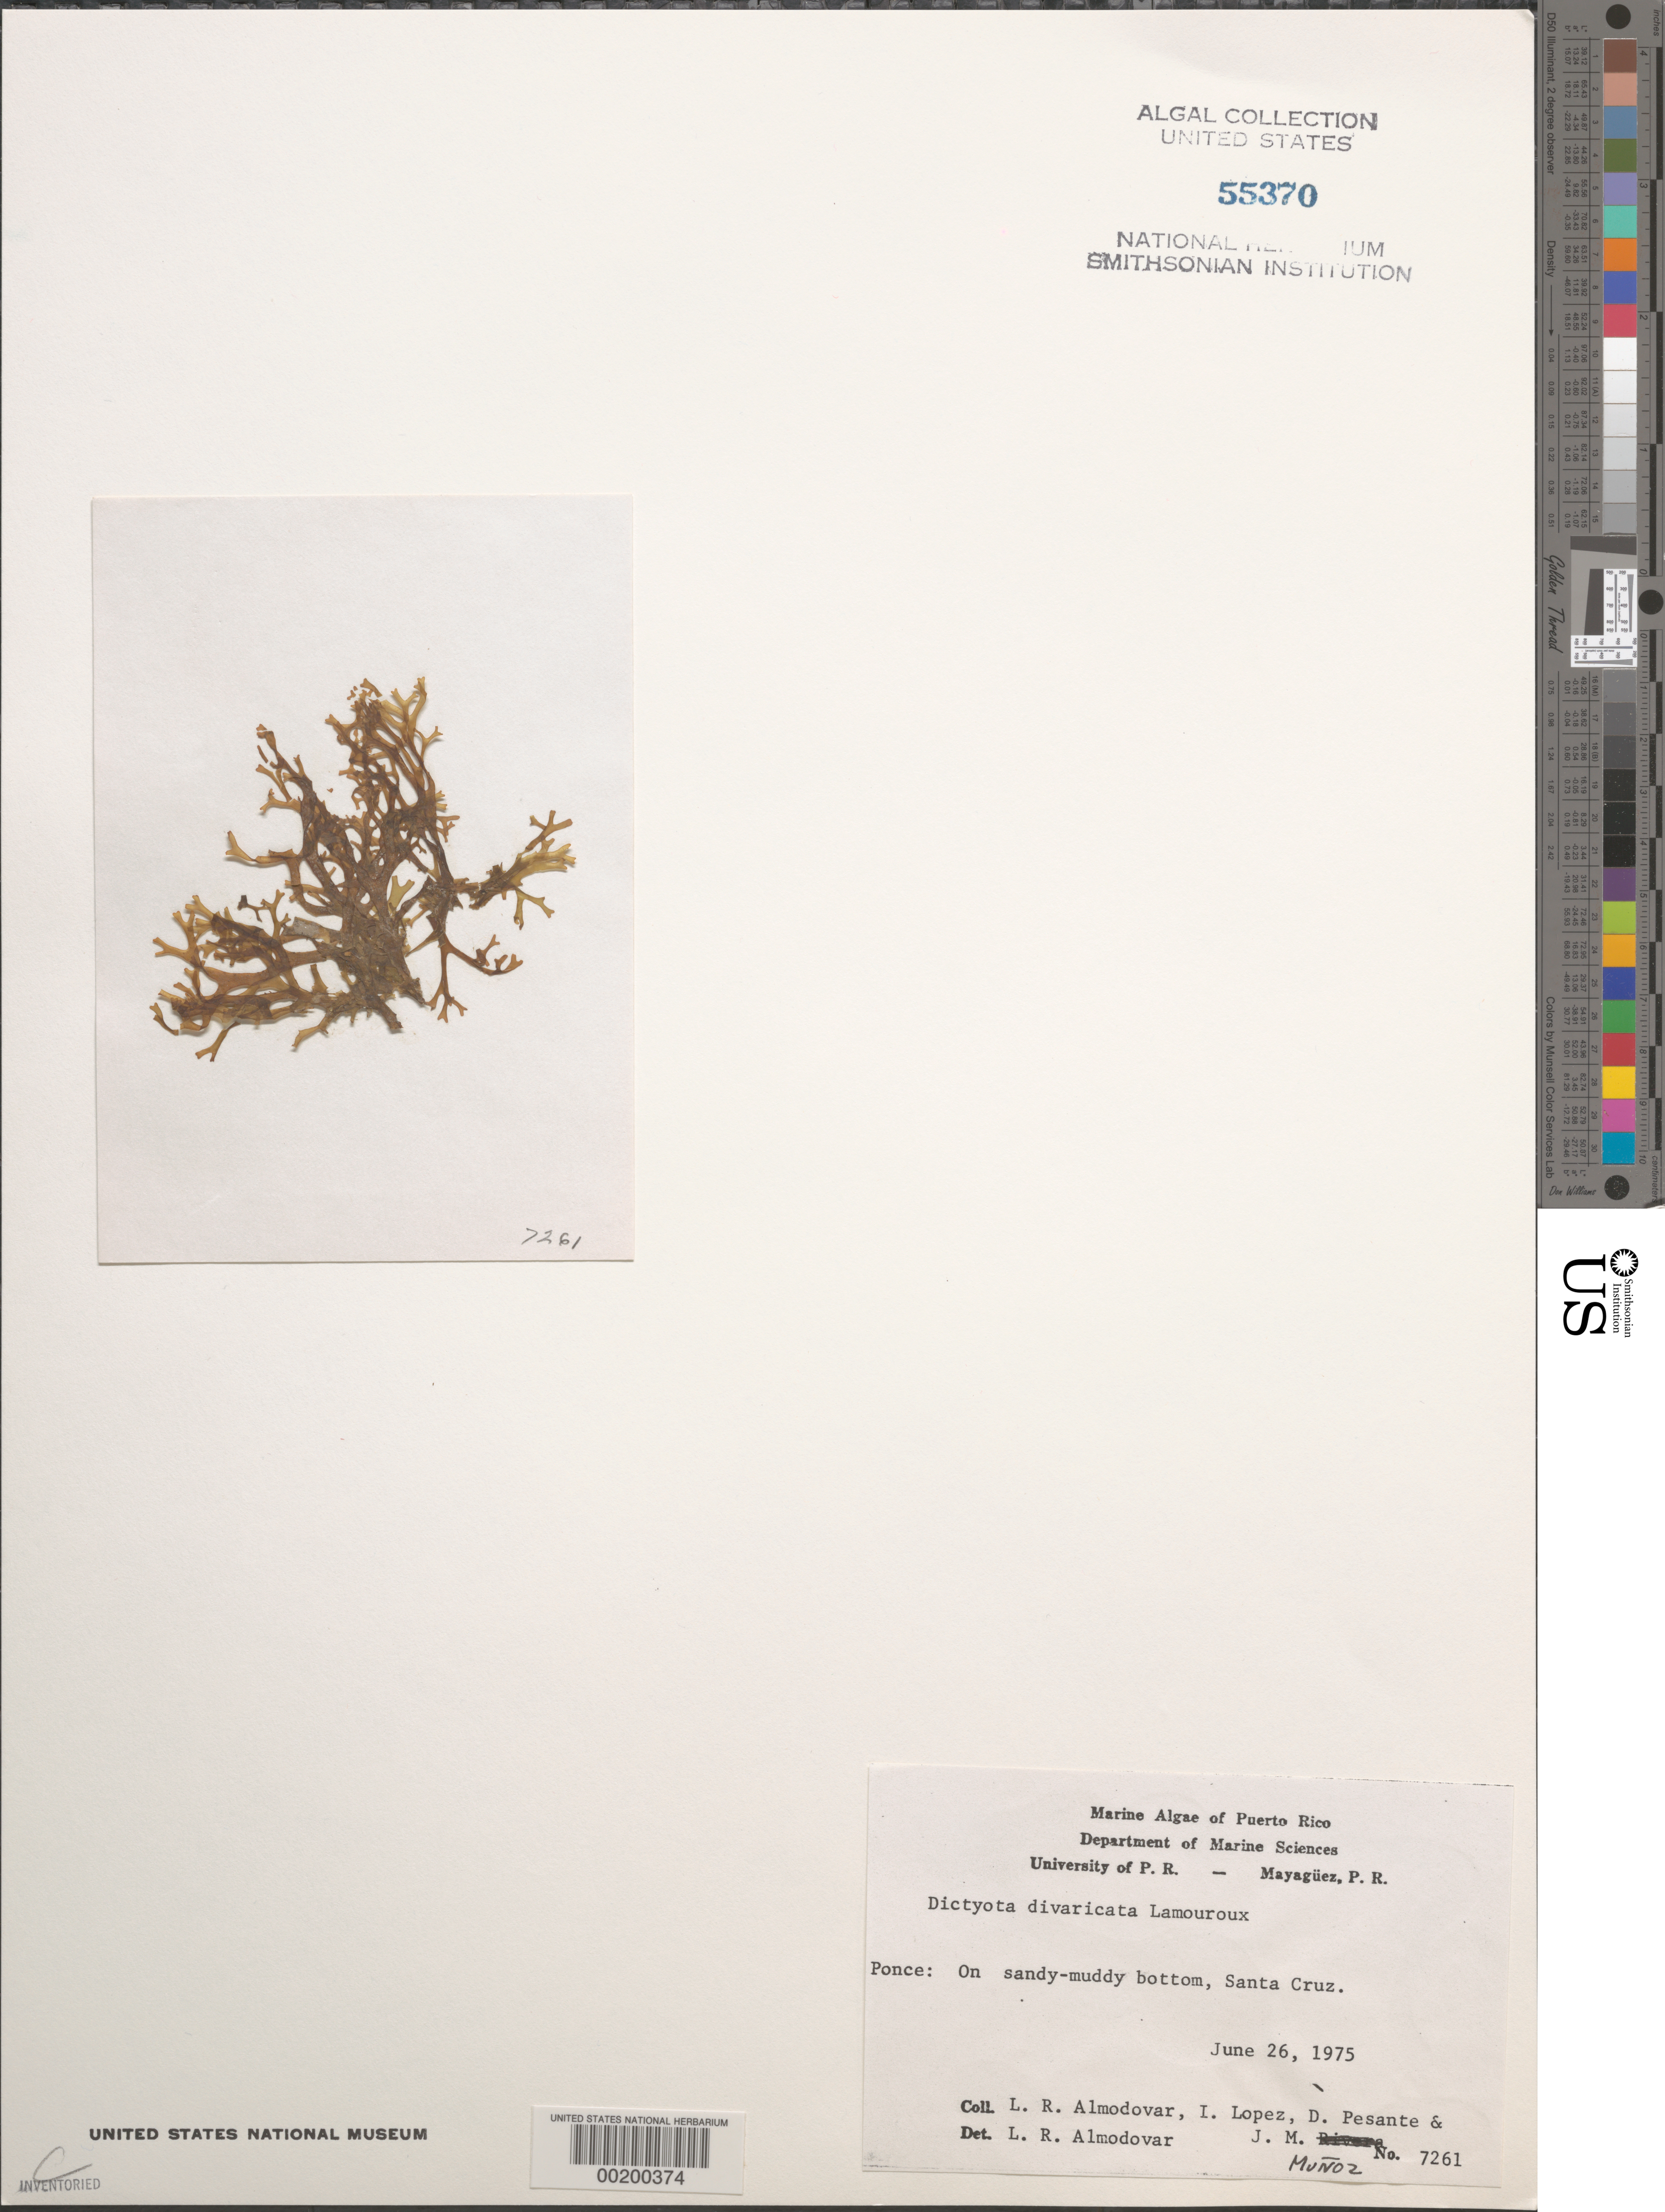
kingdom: Chromista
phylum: Ochrophyta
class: Phaeophyceae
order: Dictyotales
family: Dictyotaceae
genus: Dictyota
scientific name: Dictyota divaricata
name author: J.V.Lamouroux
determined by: Almodovar, L. R.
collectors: L. Almodovar, I. Lopéz, D. Pesante & J. Muñoz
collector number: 7261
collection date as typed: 26 Jun 1975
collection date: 1975-06-26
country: Puerto Rico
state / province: Ponce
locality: Santa cruz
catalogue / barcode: US 55370